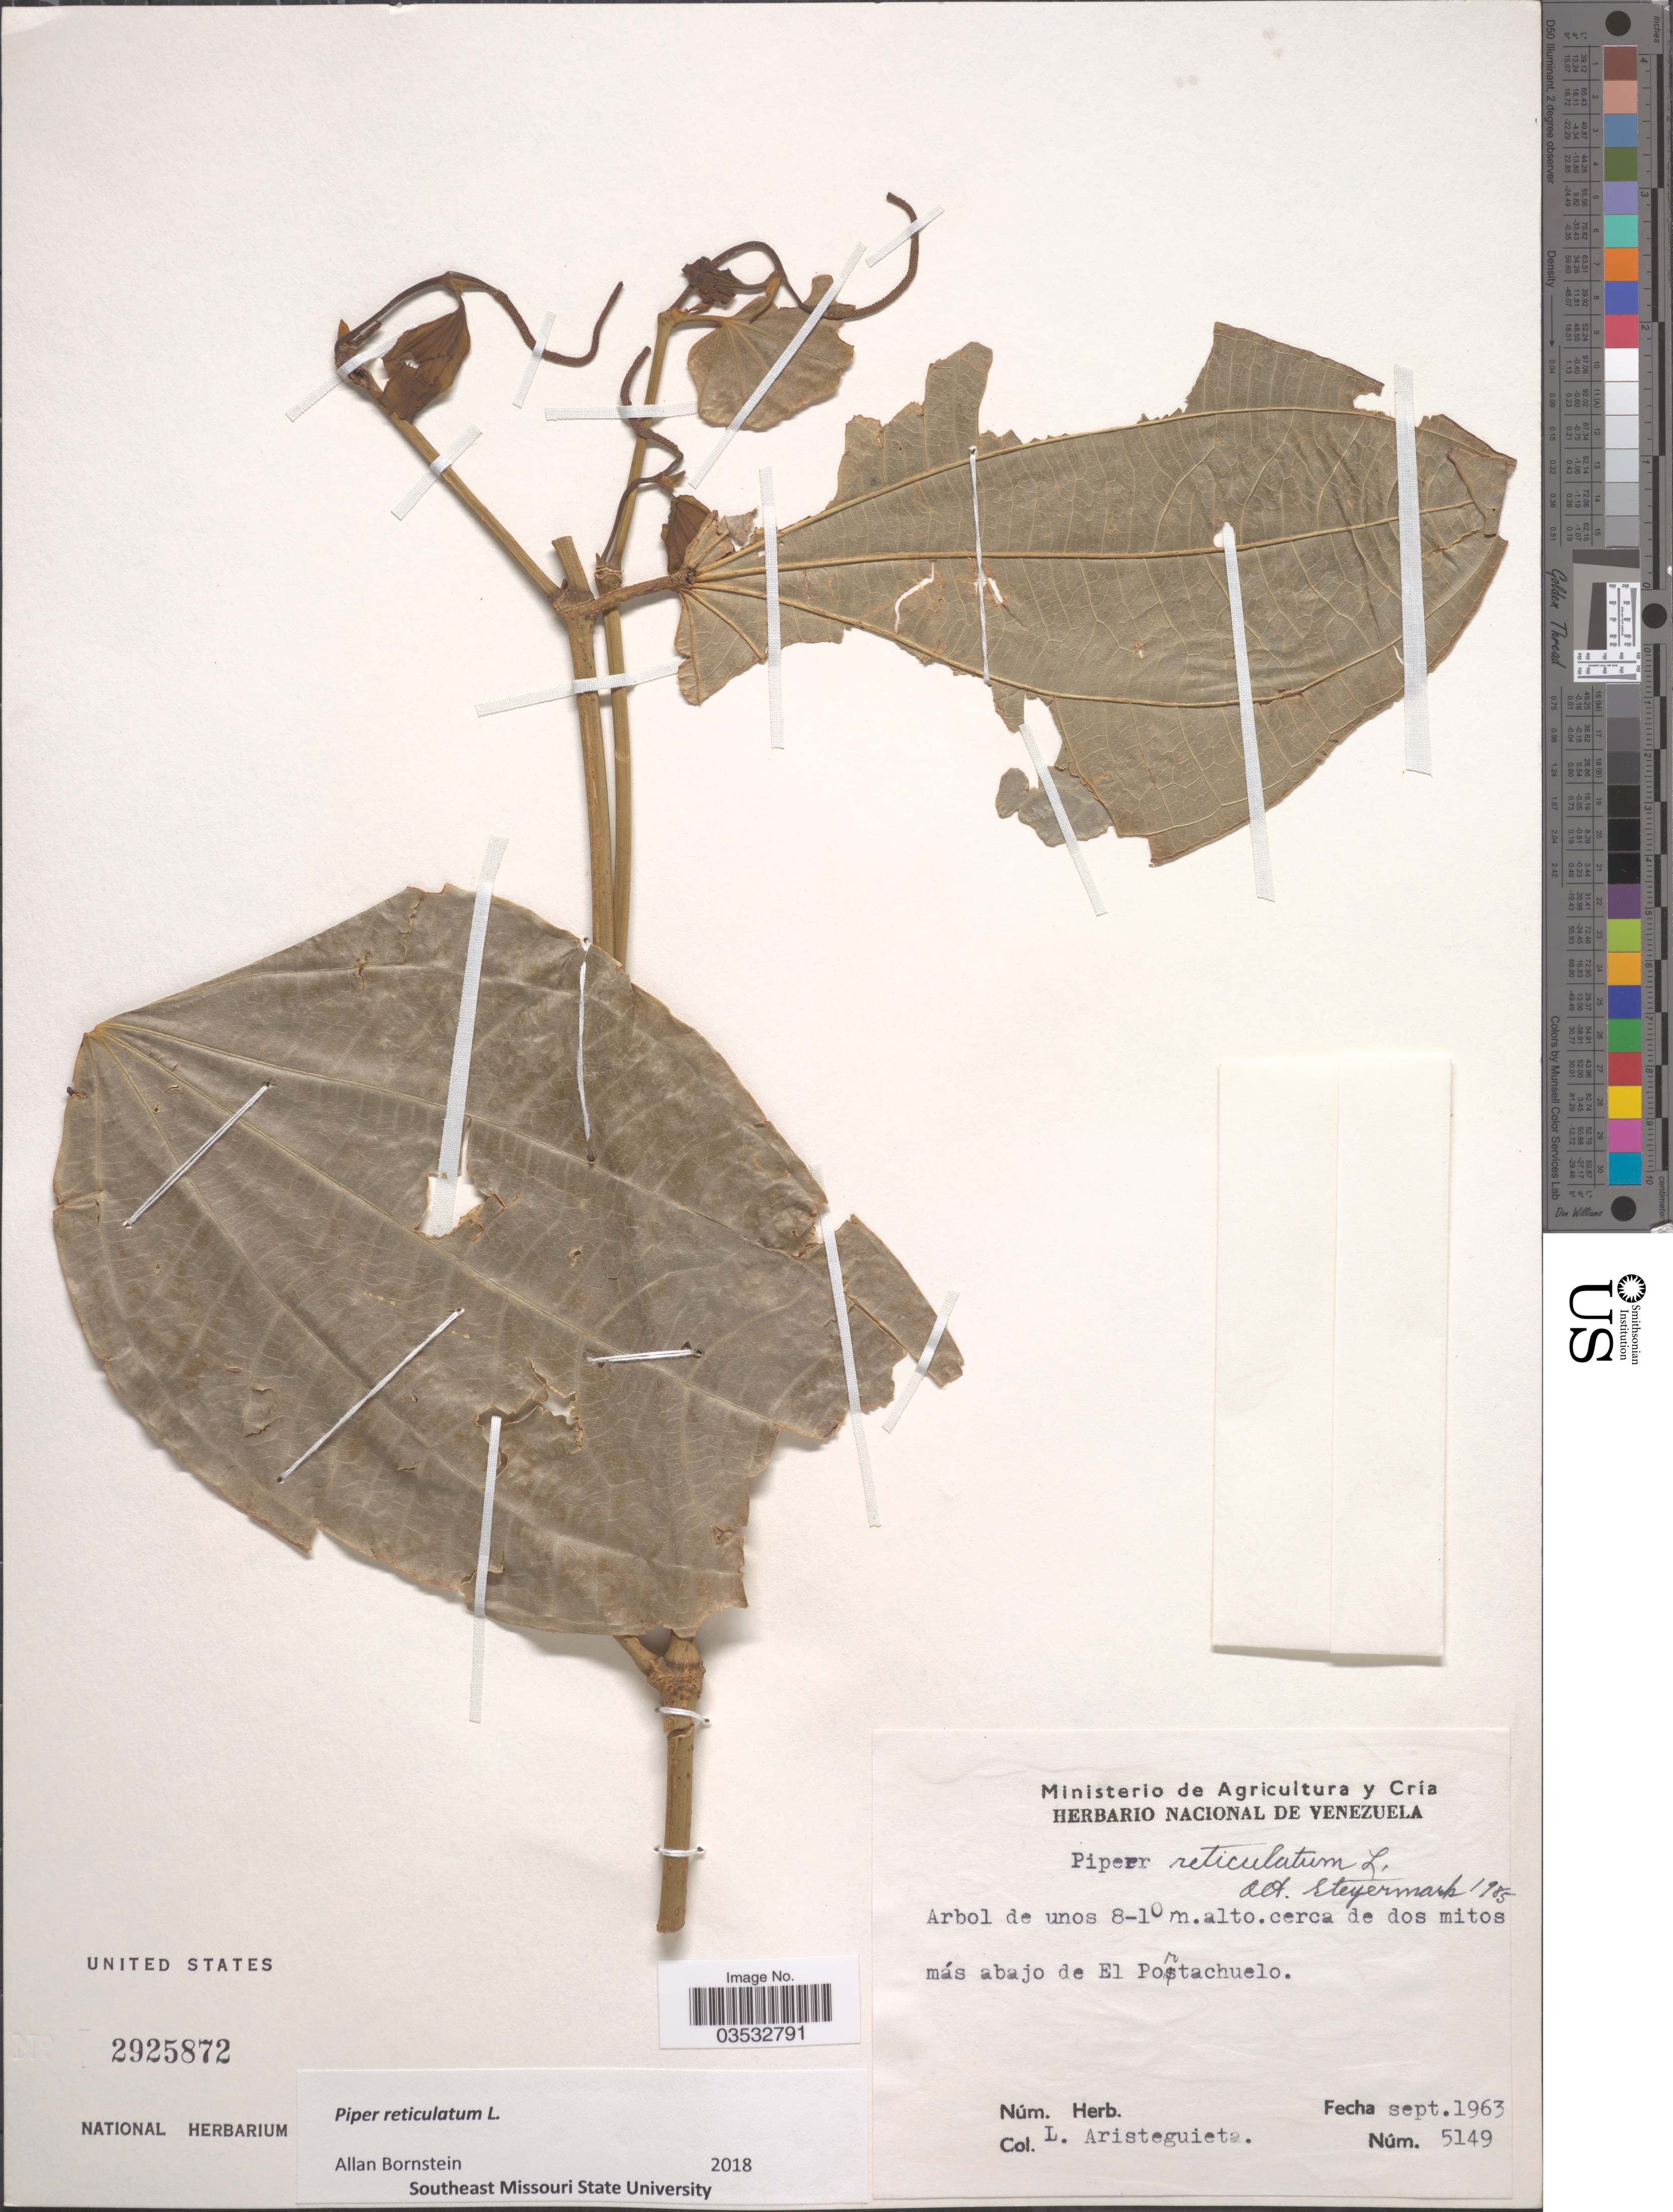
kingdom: Plantae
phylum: Tracheophyta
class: Magnoliopsida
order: Piperales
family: Piperaceae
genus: Piper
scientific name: Piper reticulatum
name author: L.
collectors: L. Aristeguieta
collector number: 5149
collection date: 1963-09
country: Venezuela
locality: Cerca de dos mitos más abajo de El Portachuelo.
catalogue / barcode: US 2925872